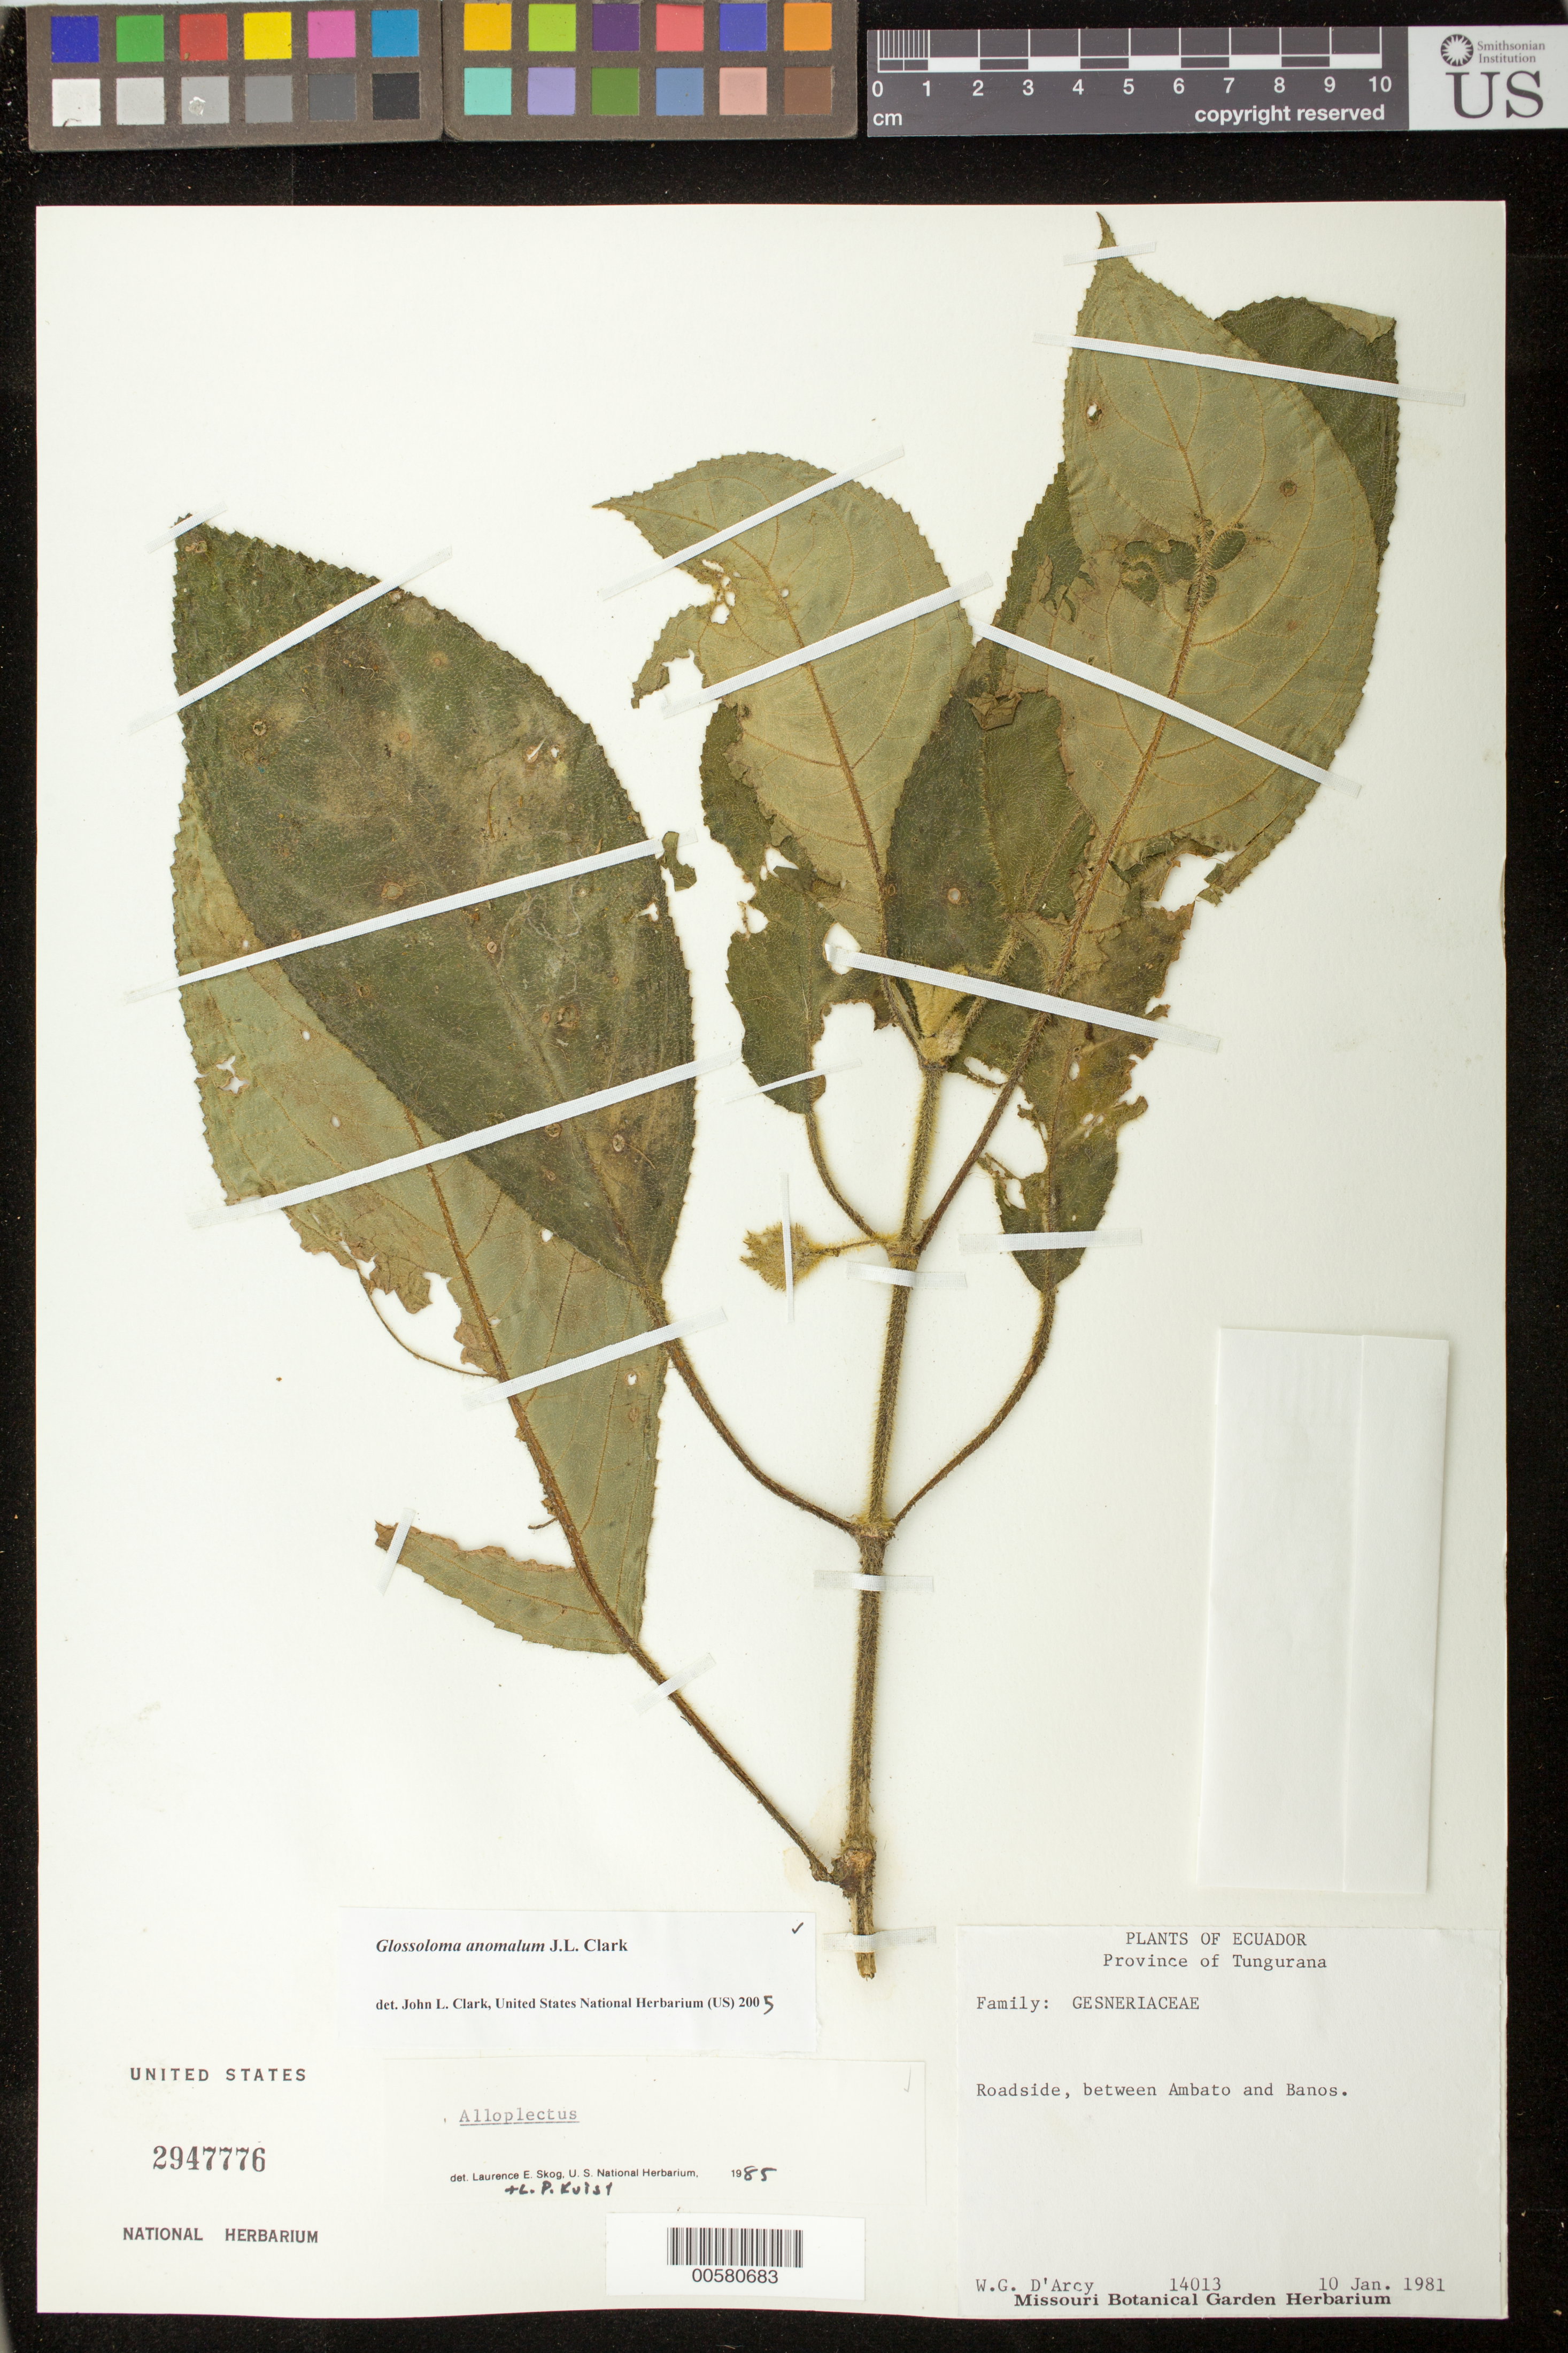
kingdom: Plantae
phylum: Tracheophyta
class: Magnoliopsida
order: Lamiales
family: Gesneriaceae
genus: Glossoloma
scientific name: Glossoloma anomalum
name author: J.L. Clark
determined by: Clark, J. L., (SEL), The Marie Selby Botanical Garden (UNITED STATES)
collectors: W. G. D'Arcy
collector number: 14013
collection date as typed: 10 Jan 1981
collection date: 1981-01-10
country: Ecuador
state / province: Tungurahua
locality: Roadside, between Ambato and Baños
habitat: Roadside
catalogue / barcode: US 2947776